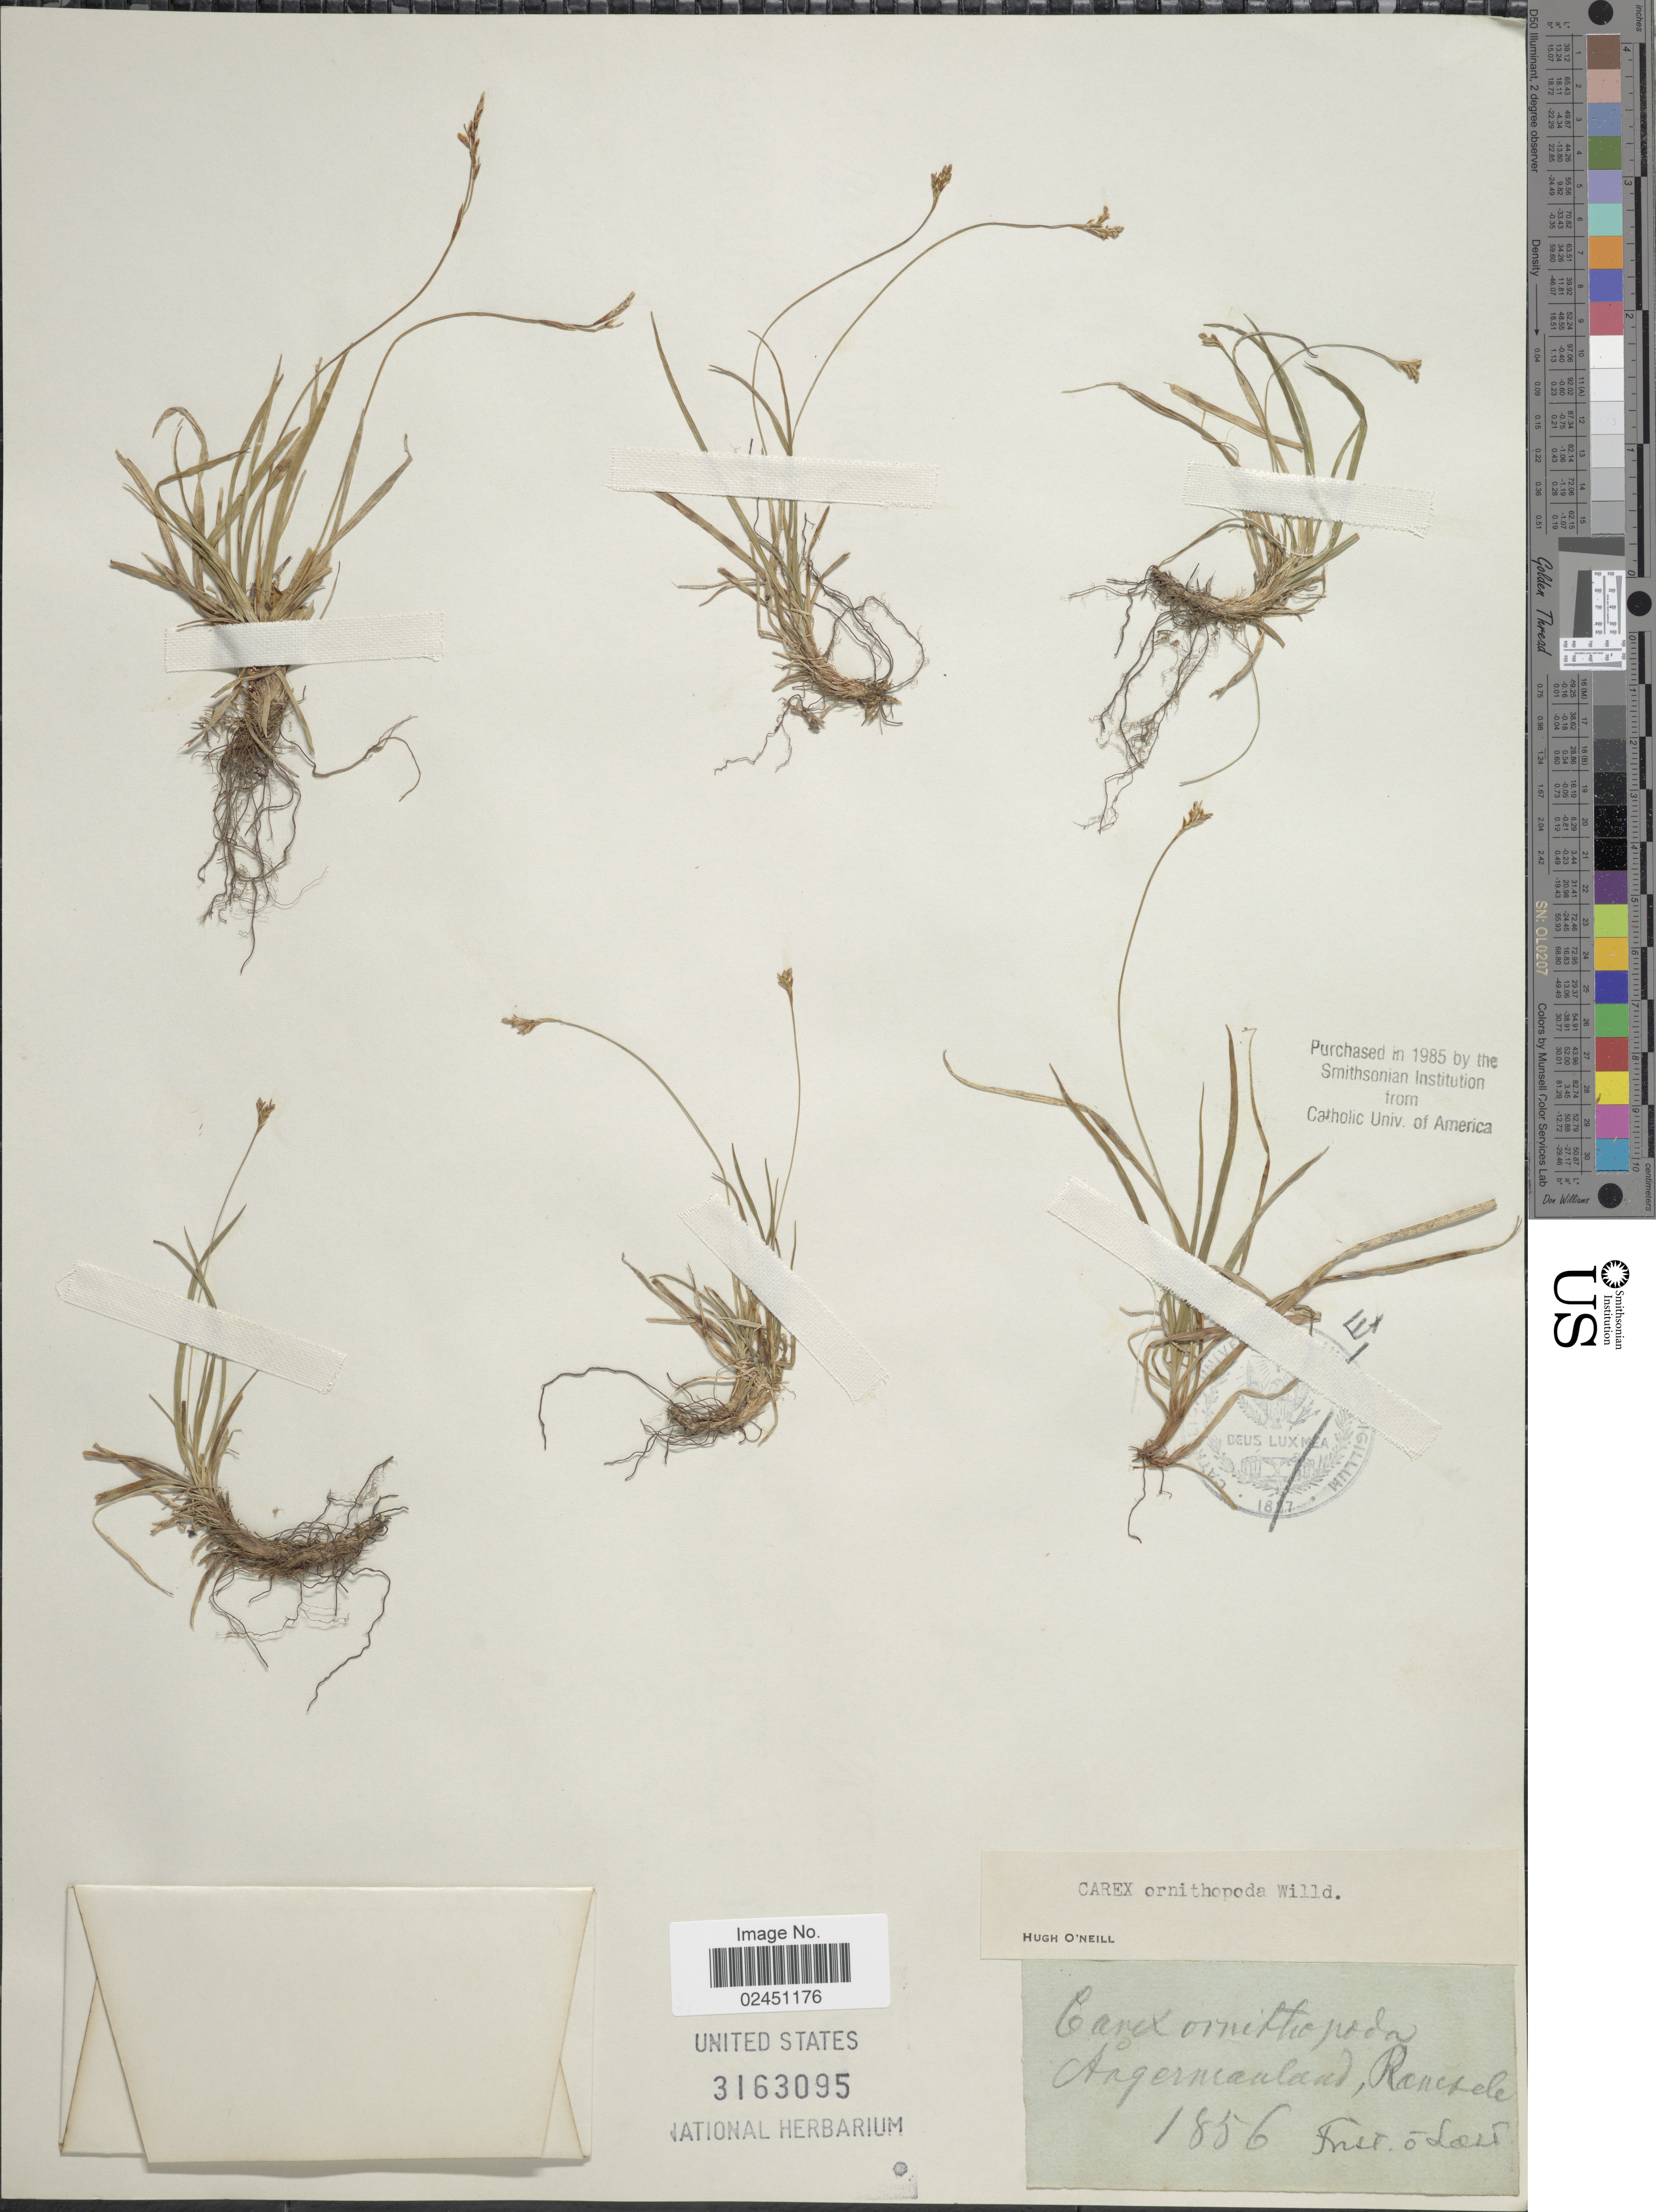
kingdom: Plantae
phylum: Tracheophyta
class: Liliopsida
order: Poales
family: Cyperaceae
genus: Carex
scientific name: Carex ornithopoda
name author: Willd.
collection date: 1856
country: Sweden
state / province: Västernorrland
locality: Angermanland, Ransele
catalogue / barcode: US 3163095